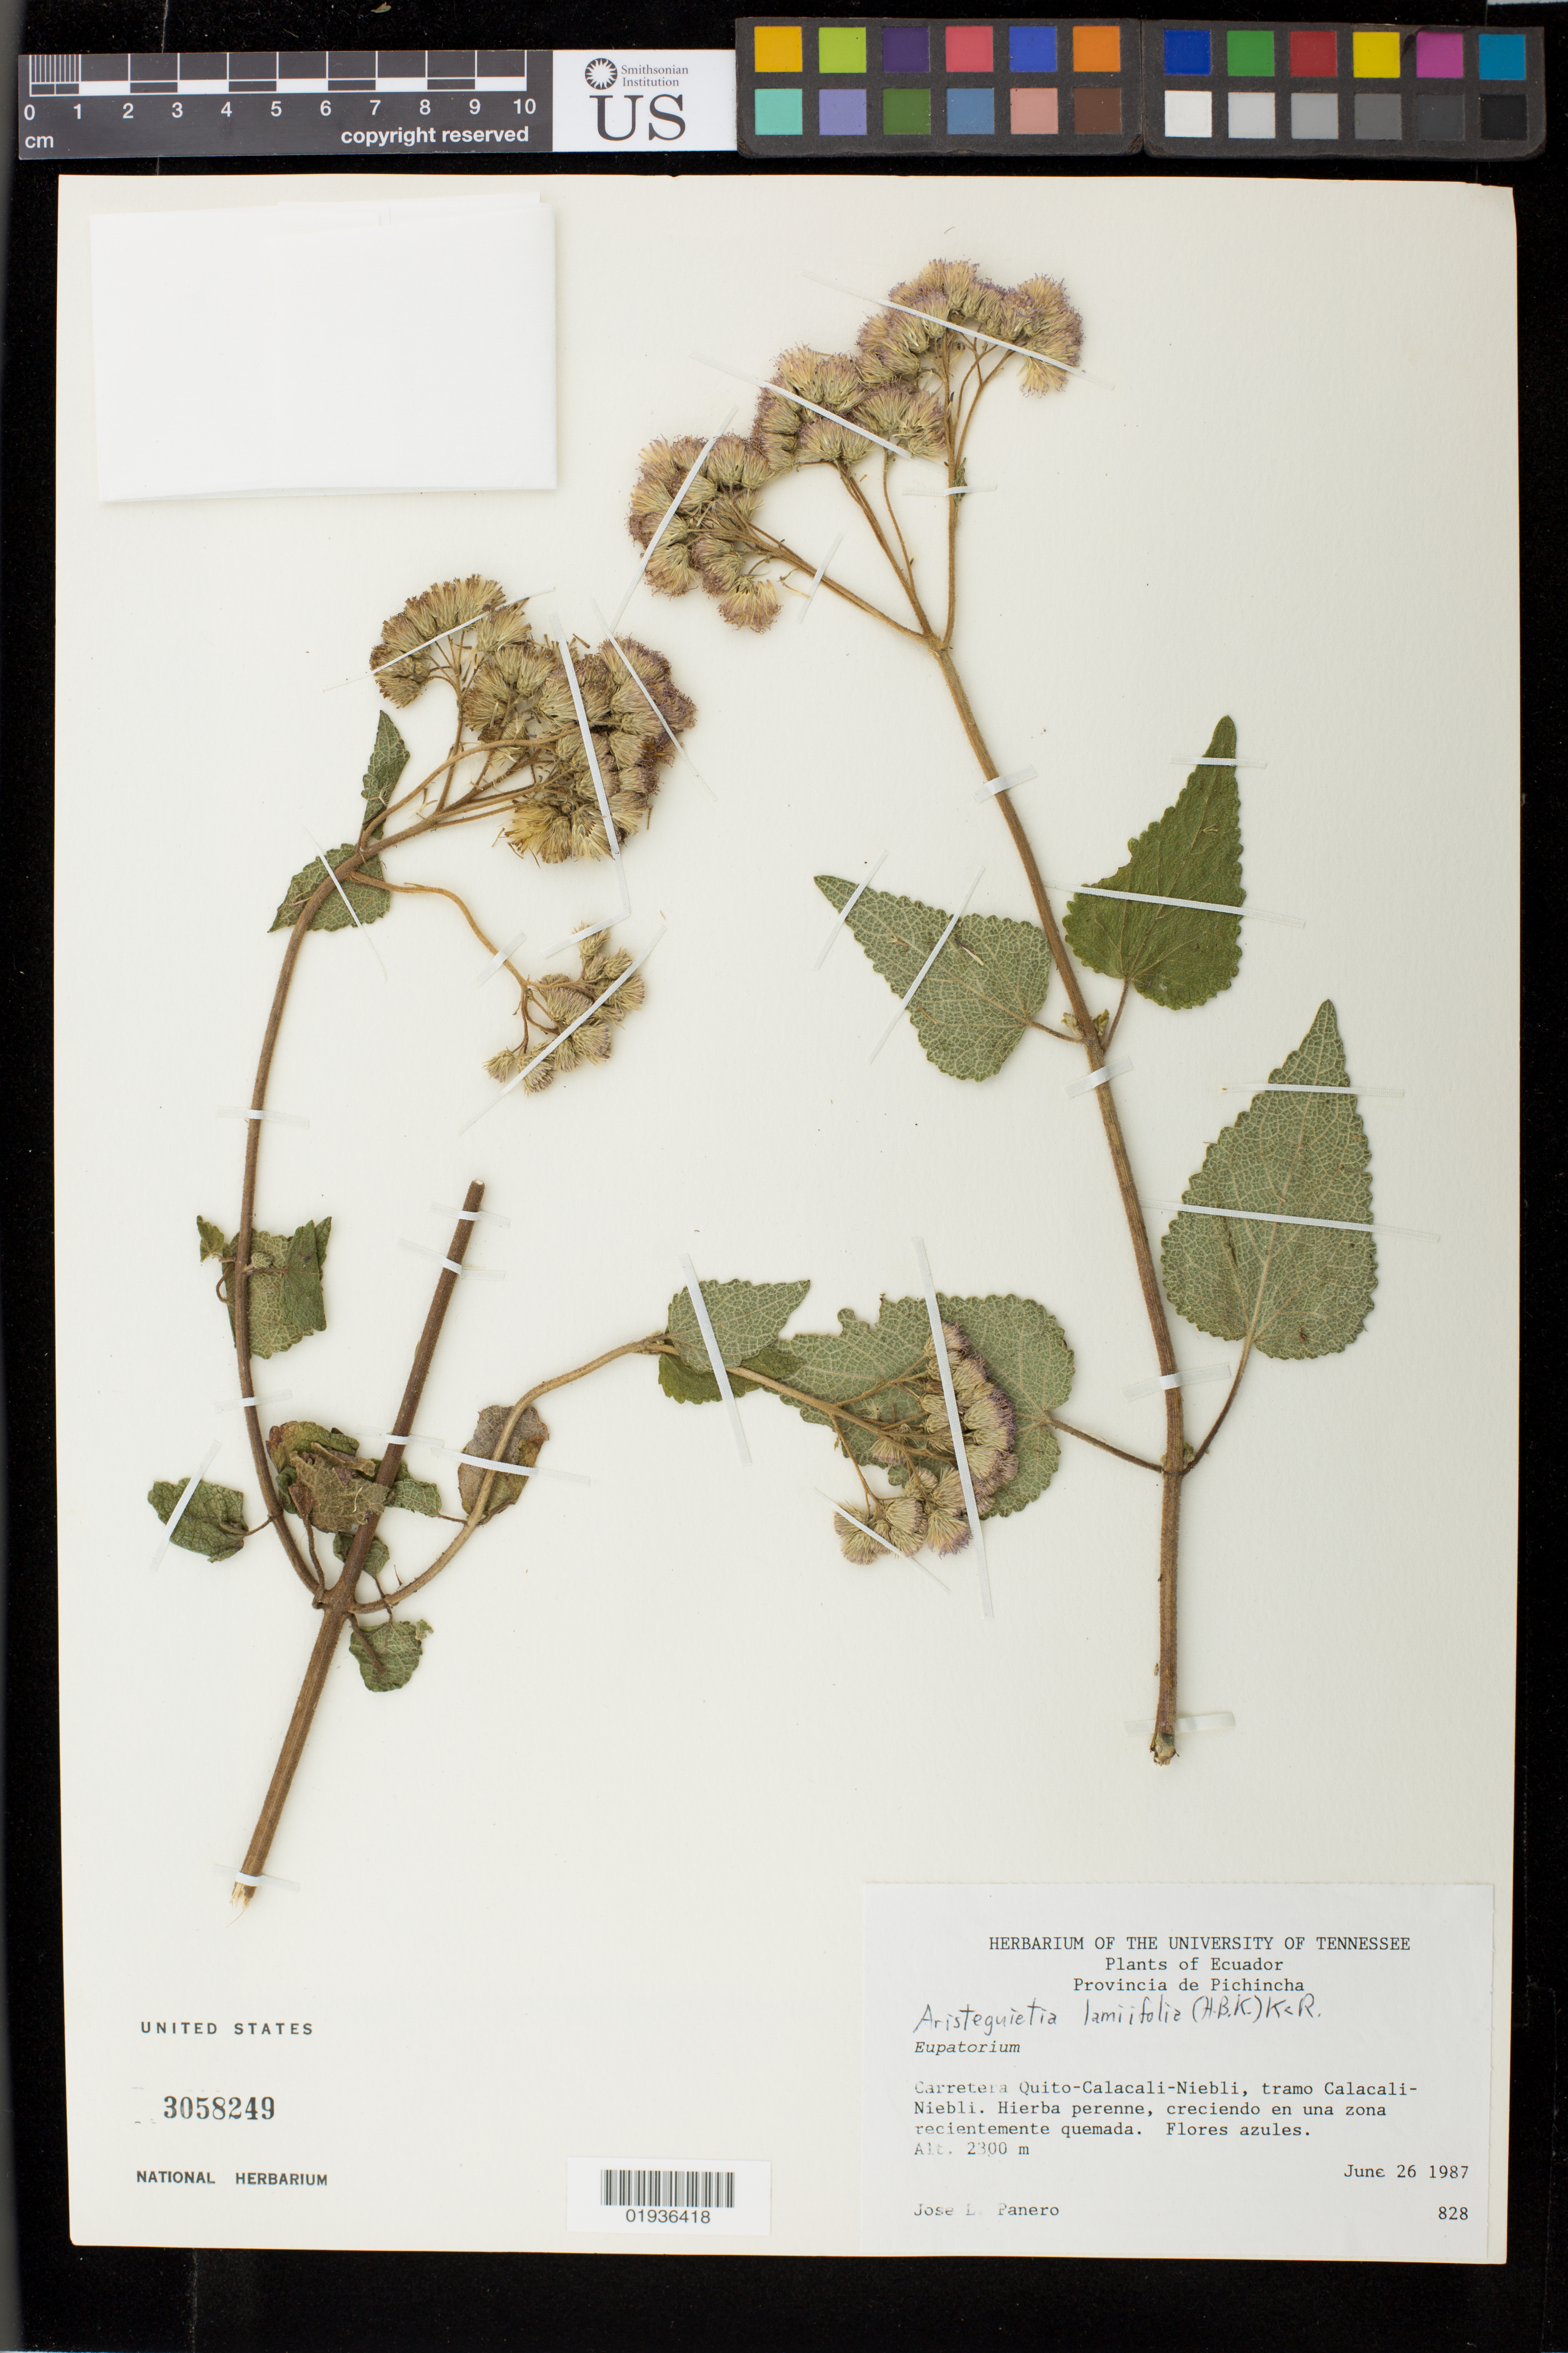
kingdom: Plantae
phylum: Tracheophyta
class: Magnoliopsida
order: Asterales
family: Asteraceae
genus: Aristeguietia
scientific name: Aristeguietia lamiifolia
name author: (Kunth) R.M. King & H. Rob.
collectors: J. L. Panero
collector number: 828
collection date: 1987-06-26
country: Ecuador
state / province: Pichincha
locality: Carretera Quito-Calacali-Niebli, tramo Calacali-Niebli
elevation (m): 701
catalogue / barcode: US 3058249